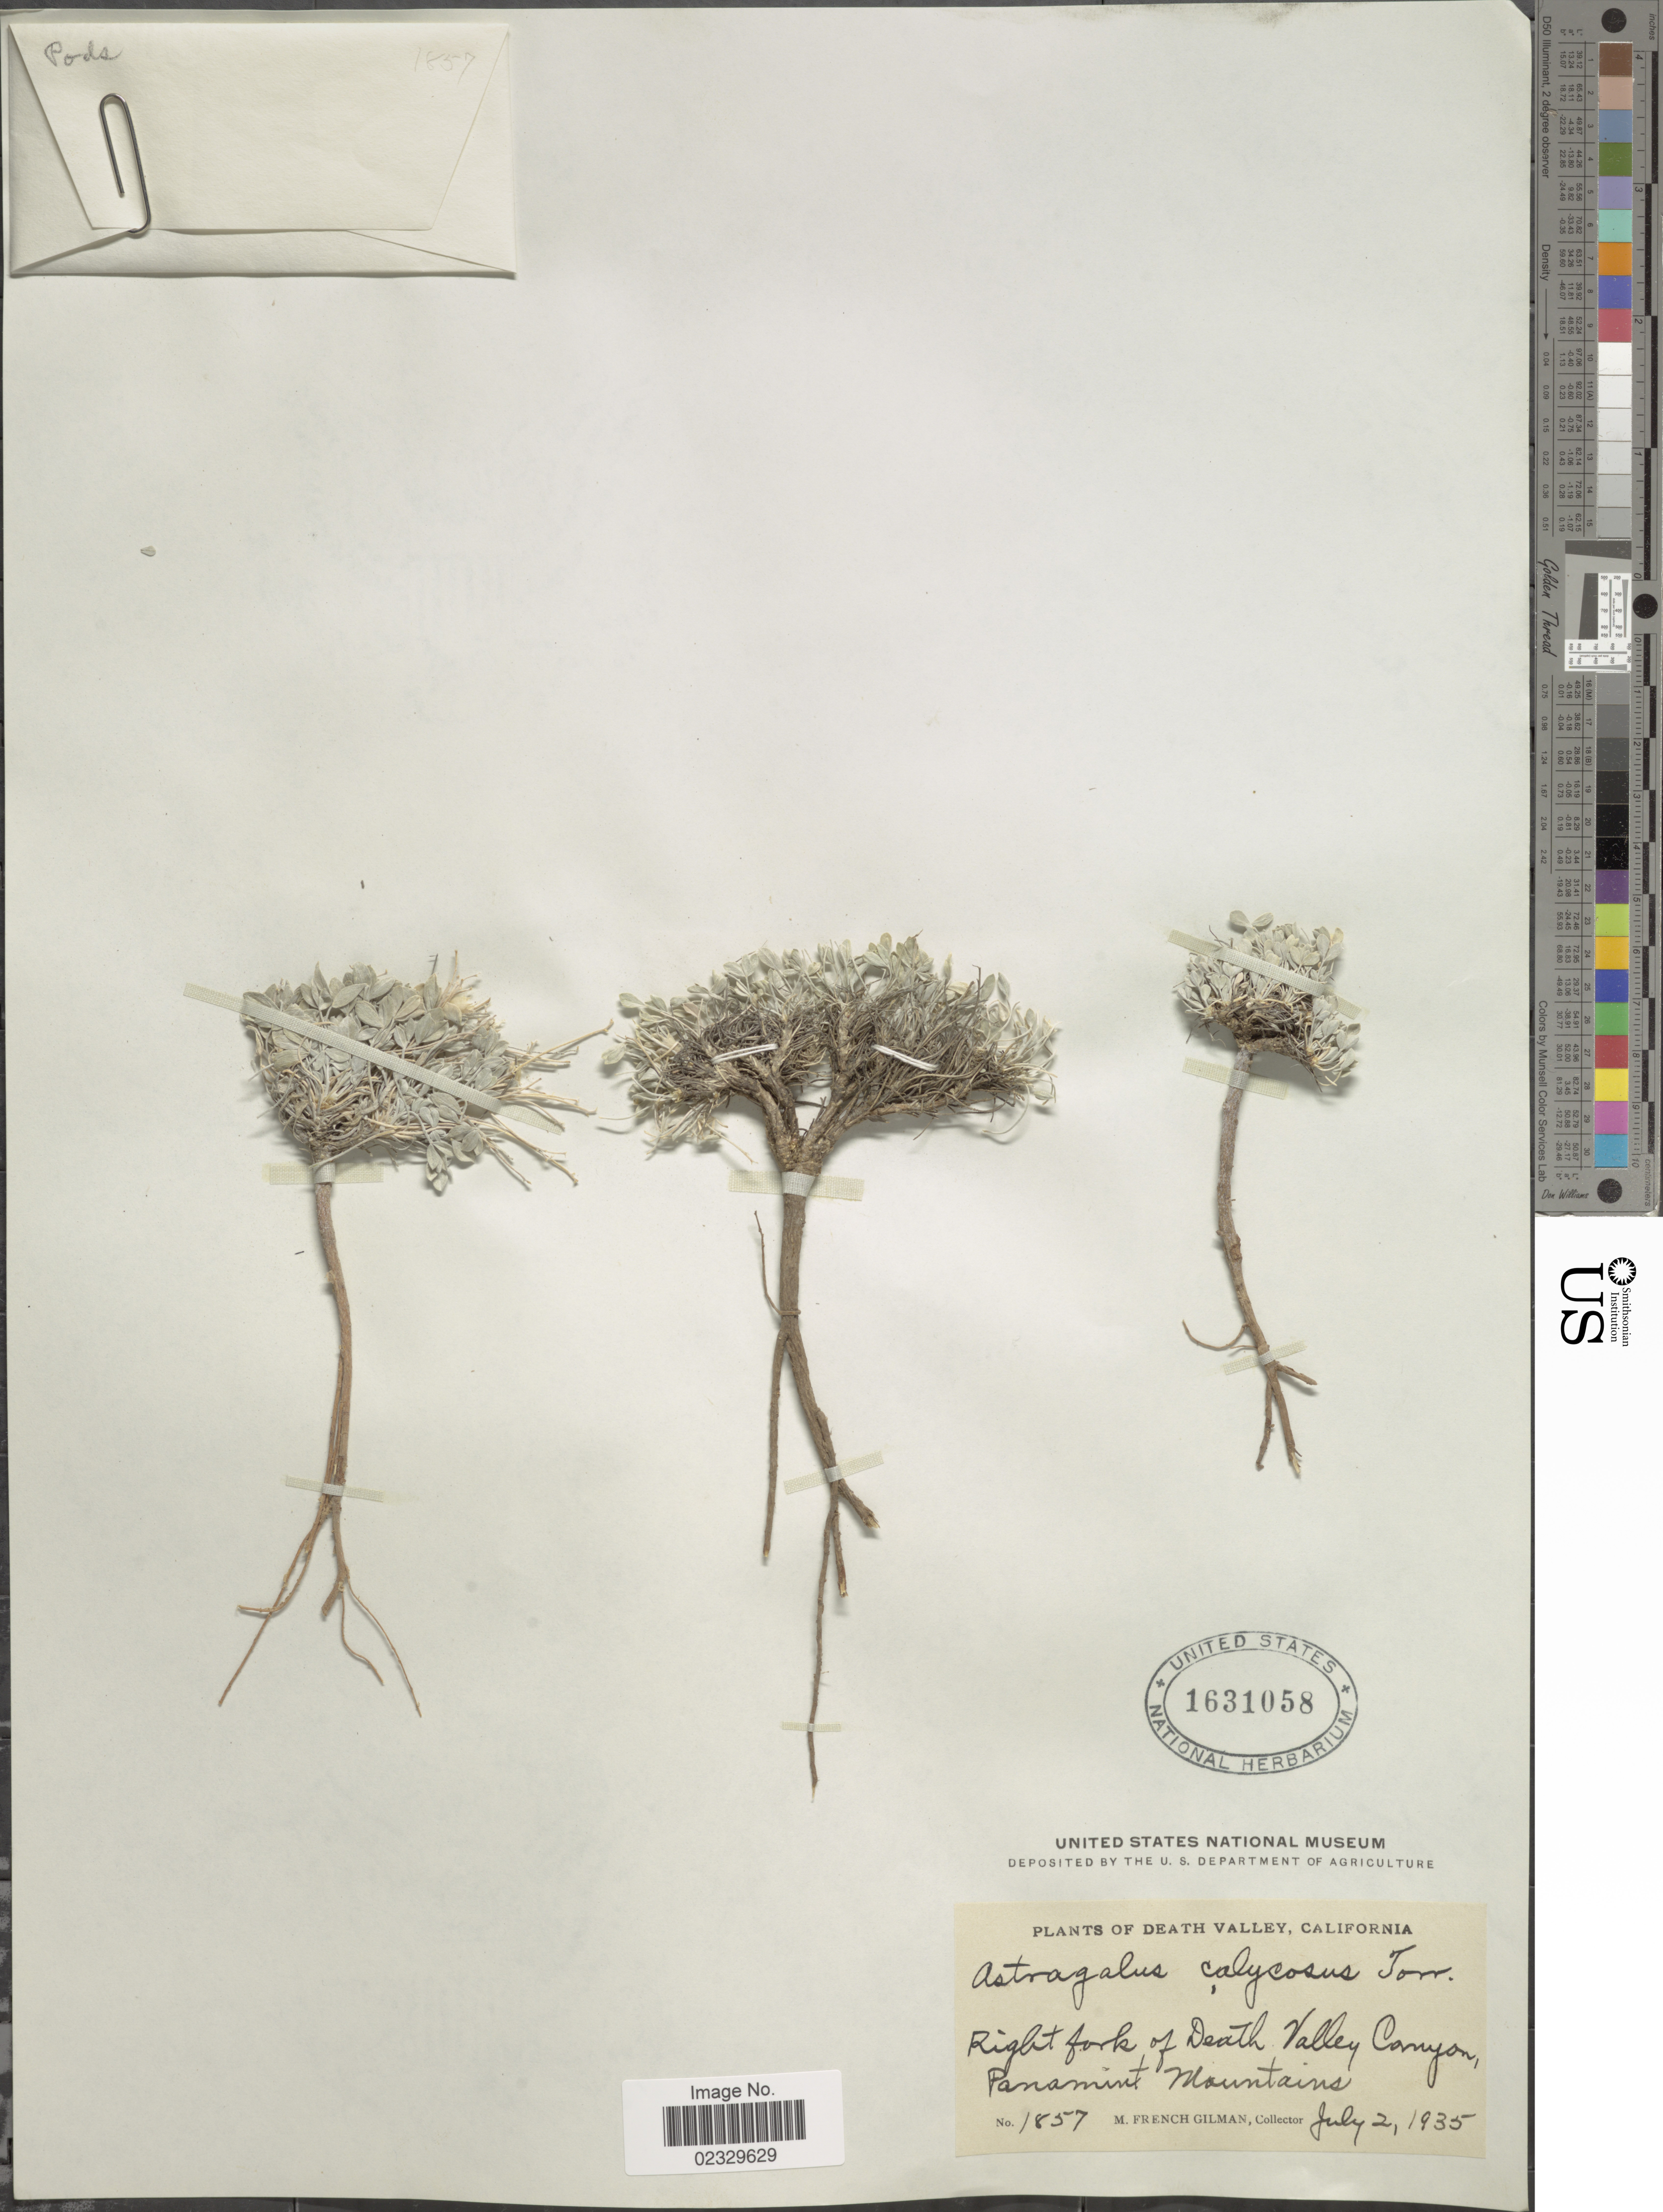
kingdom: Plantae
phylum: Tracheophyta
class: Magnoliopsida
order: Fabales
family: Fabaceae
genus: Astragalus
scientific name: Astragalus calycosus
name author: Torr. ex S. Watson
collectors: M. F. Gilman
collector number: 1857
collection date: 1935-07-02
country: United States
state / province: California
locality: Death Valley. Right fork of Death Valley Canyon, Panamint Mountains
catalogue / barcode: US 1631058